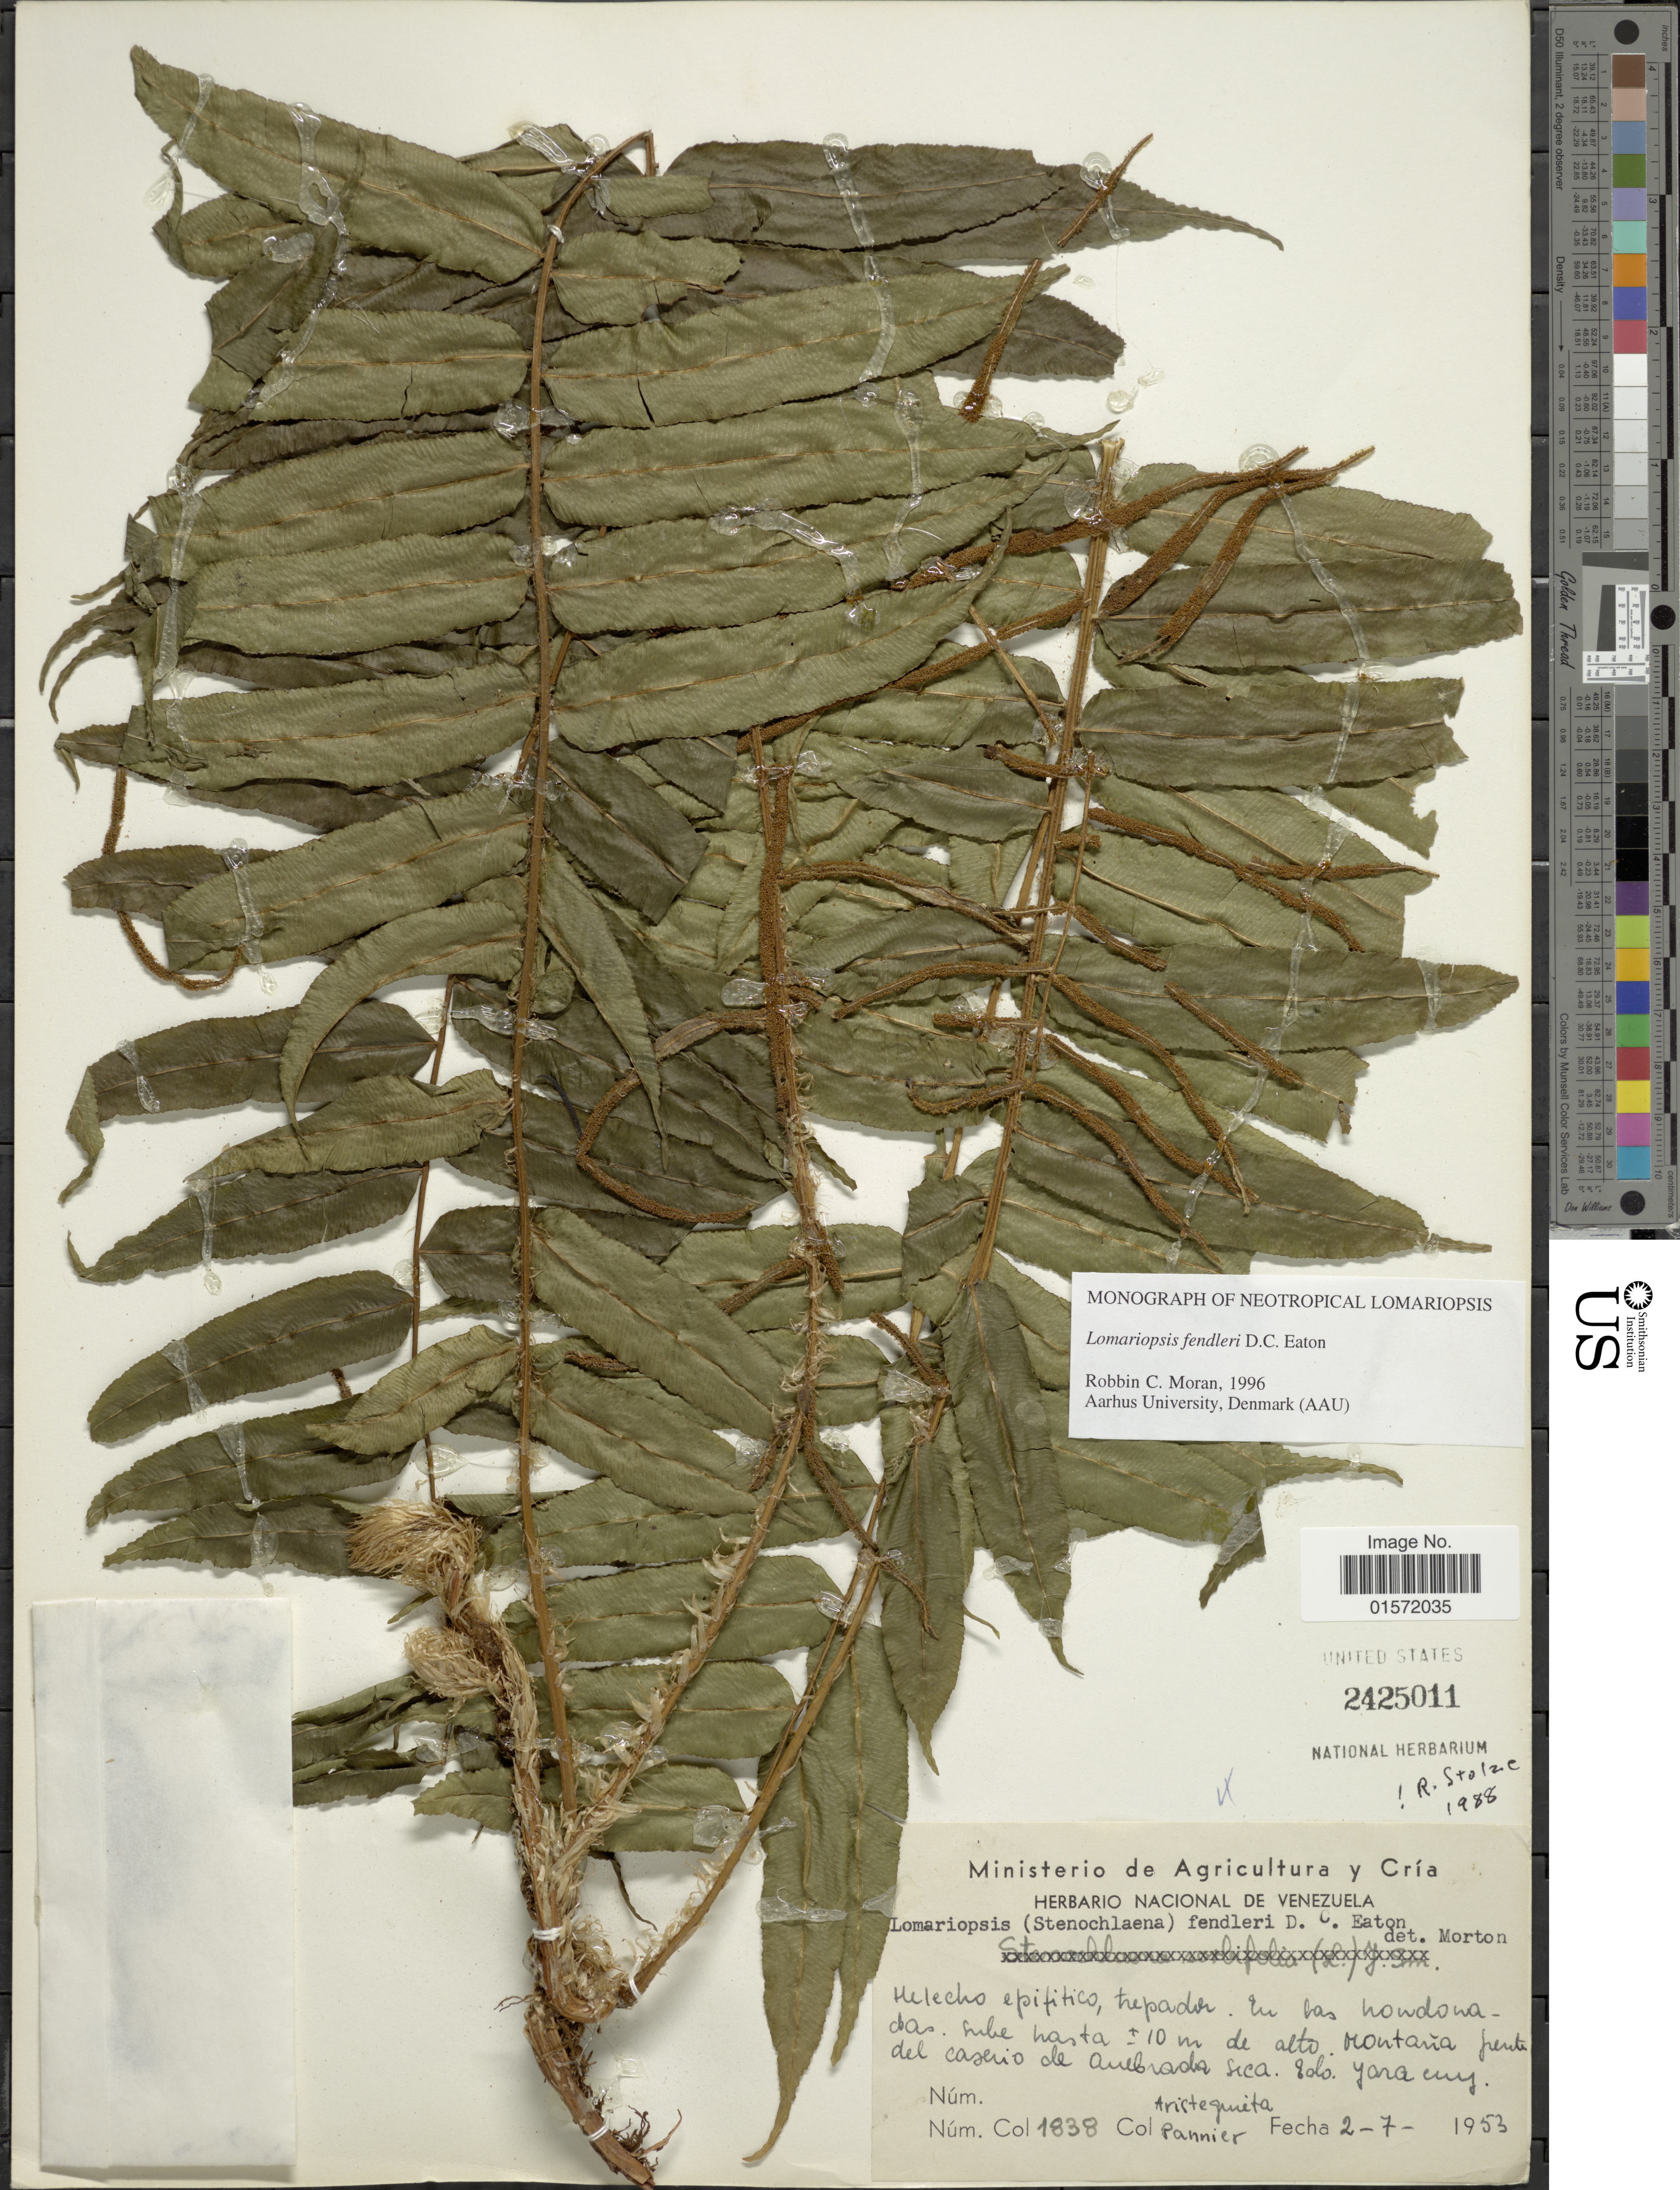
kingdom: Plantae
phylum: Tracheophyta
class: Polypodiopsida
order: Polypodiales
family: Lomariopsidaceae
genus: Lomariopsis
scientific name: Lomariopsis fendleri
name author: D.C. Eaton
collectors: -. Aristeguieta & Pannier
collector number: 1838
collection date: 1953-07-02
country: Venezuela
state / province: Yaracuy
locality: En las hondonadas, sube hasta ± 10 m de alto. Montaña frente del caserio de quebrada seca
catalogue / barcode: US 2425011